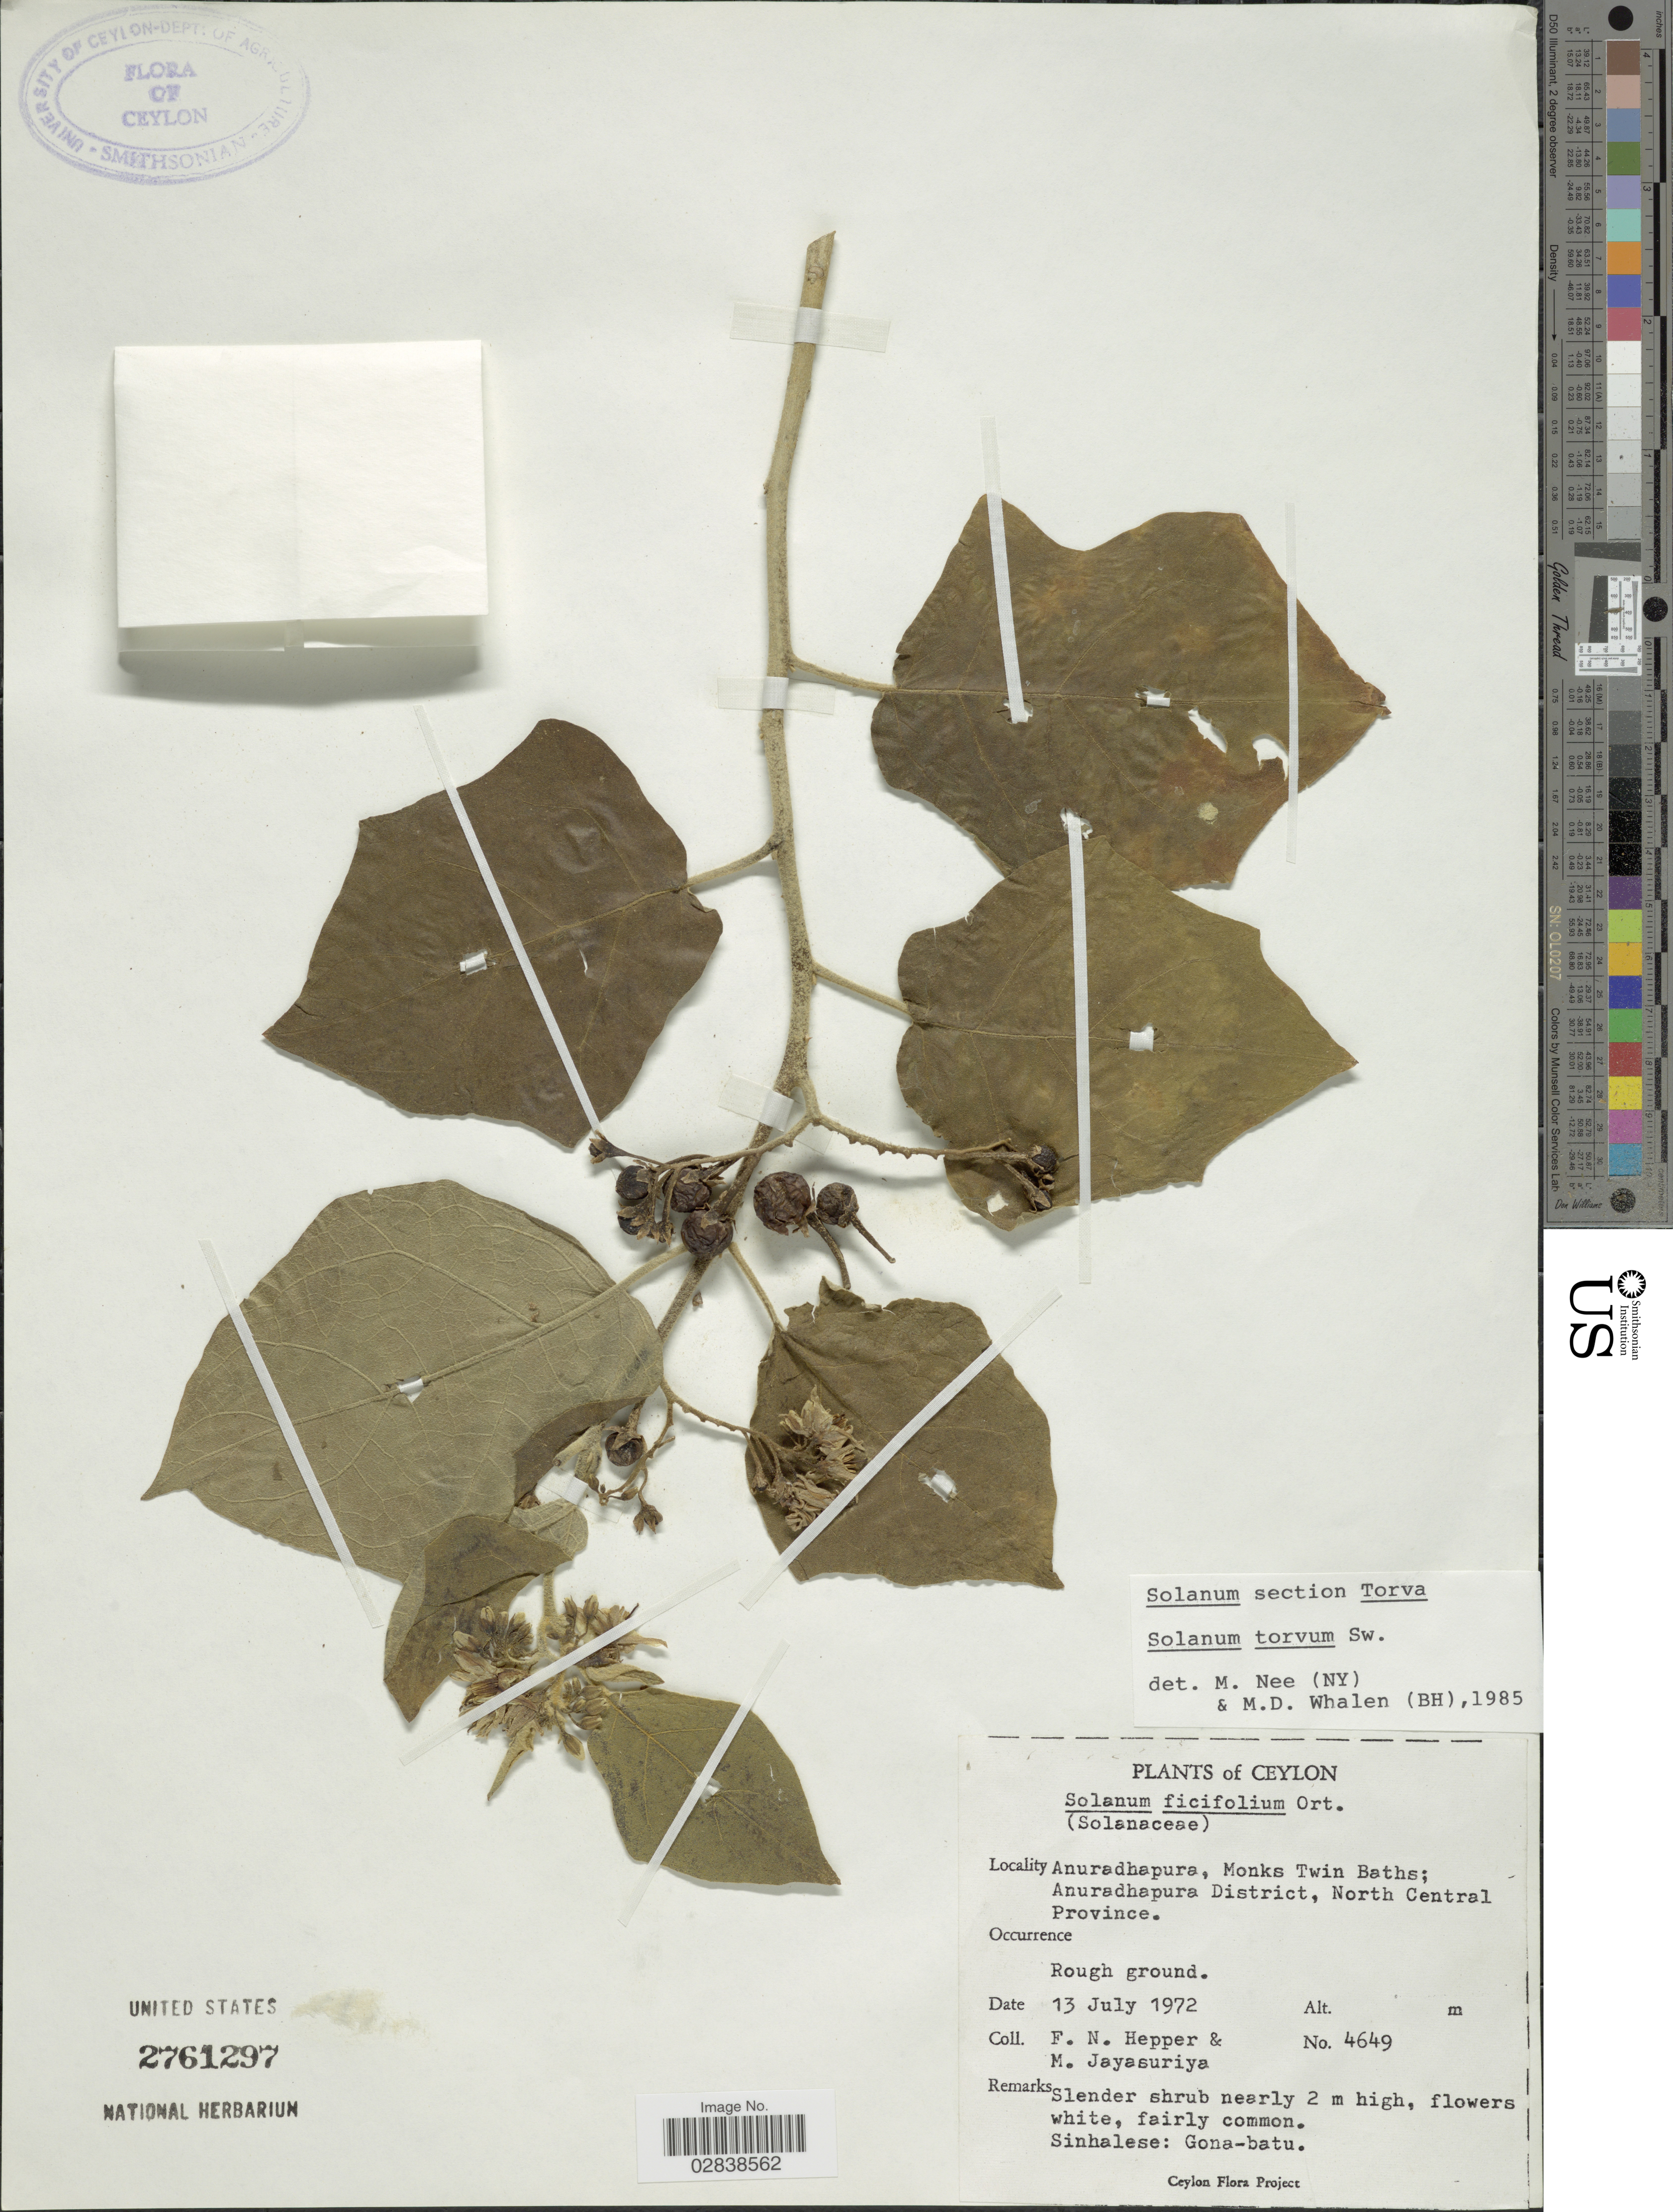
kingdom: Plantae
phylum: Tracheophyta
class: Magnoliopsida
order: Solanales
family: Solanaceae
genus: Solanum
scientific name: Solanum torvum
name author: Sw.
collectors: F. Hepper & M. Jayasuriya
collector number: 4649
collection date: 1972-07-13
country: Sri Lanka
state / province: North Central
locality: Ceylon, Anuradhapura, Monks Twin Baths; Anuradhapura District, North Central Province.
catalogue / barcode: US 2761297